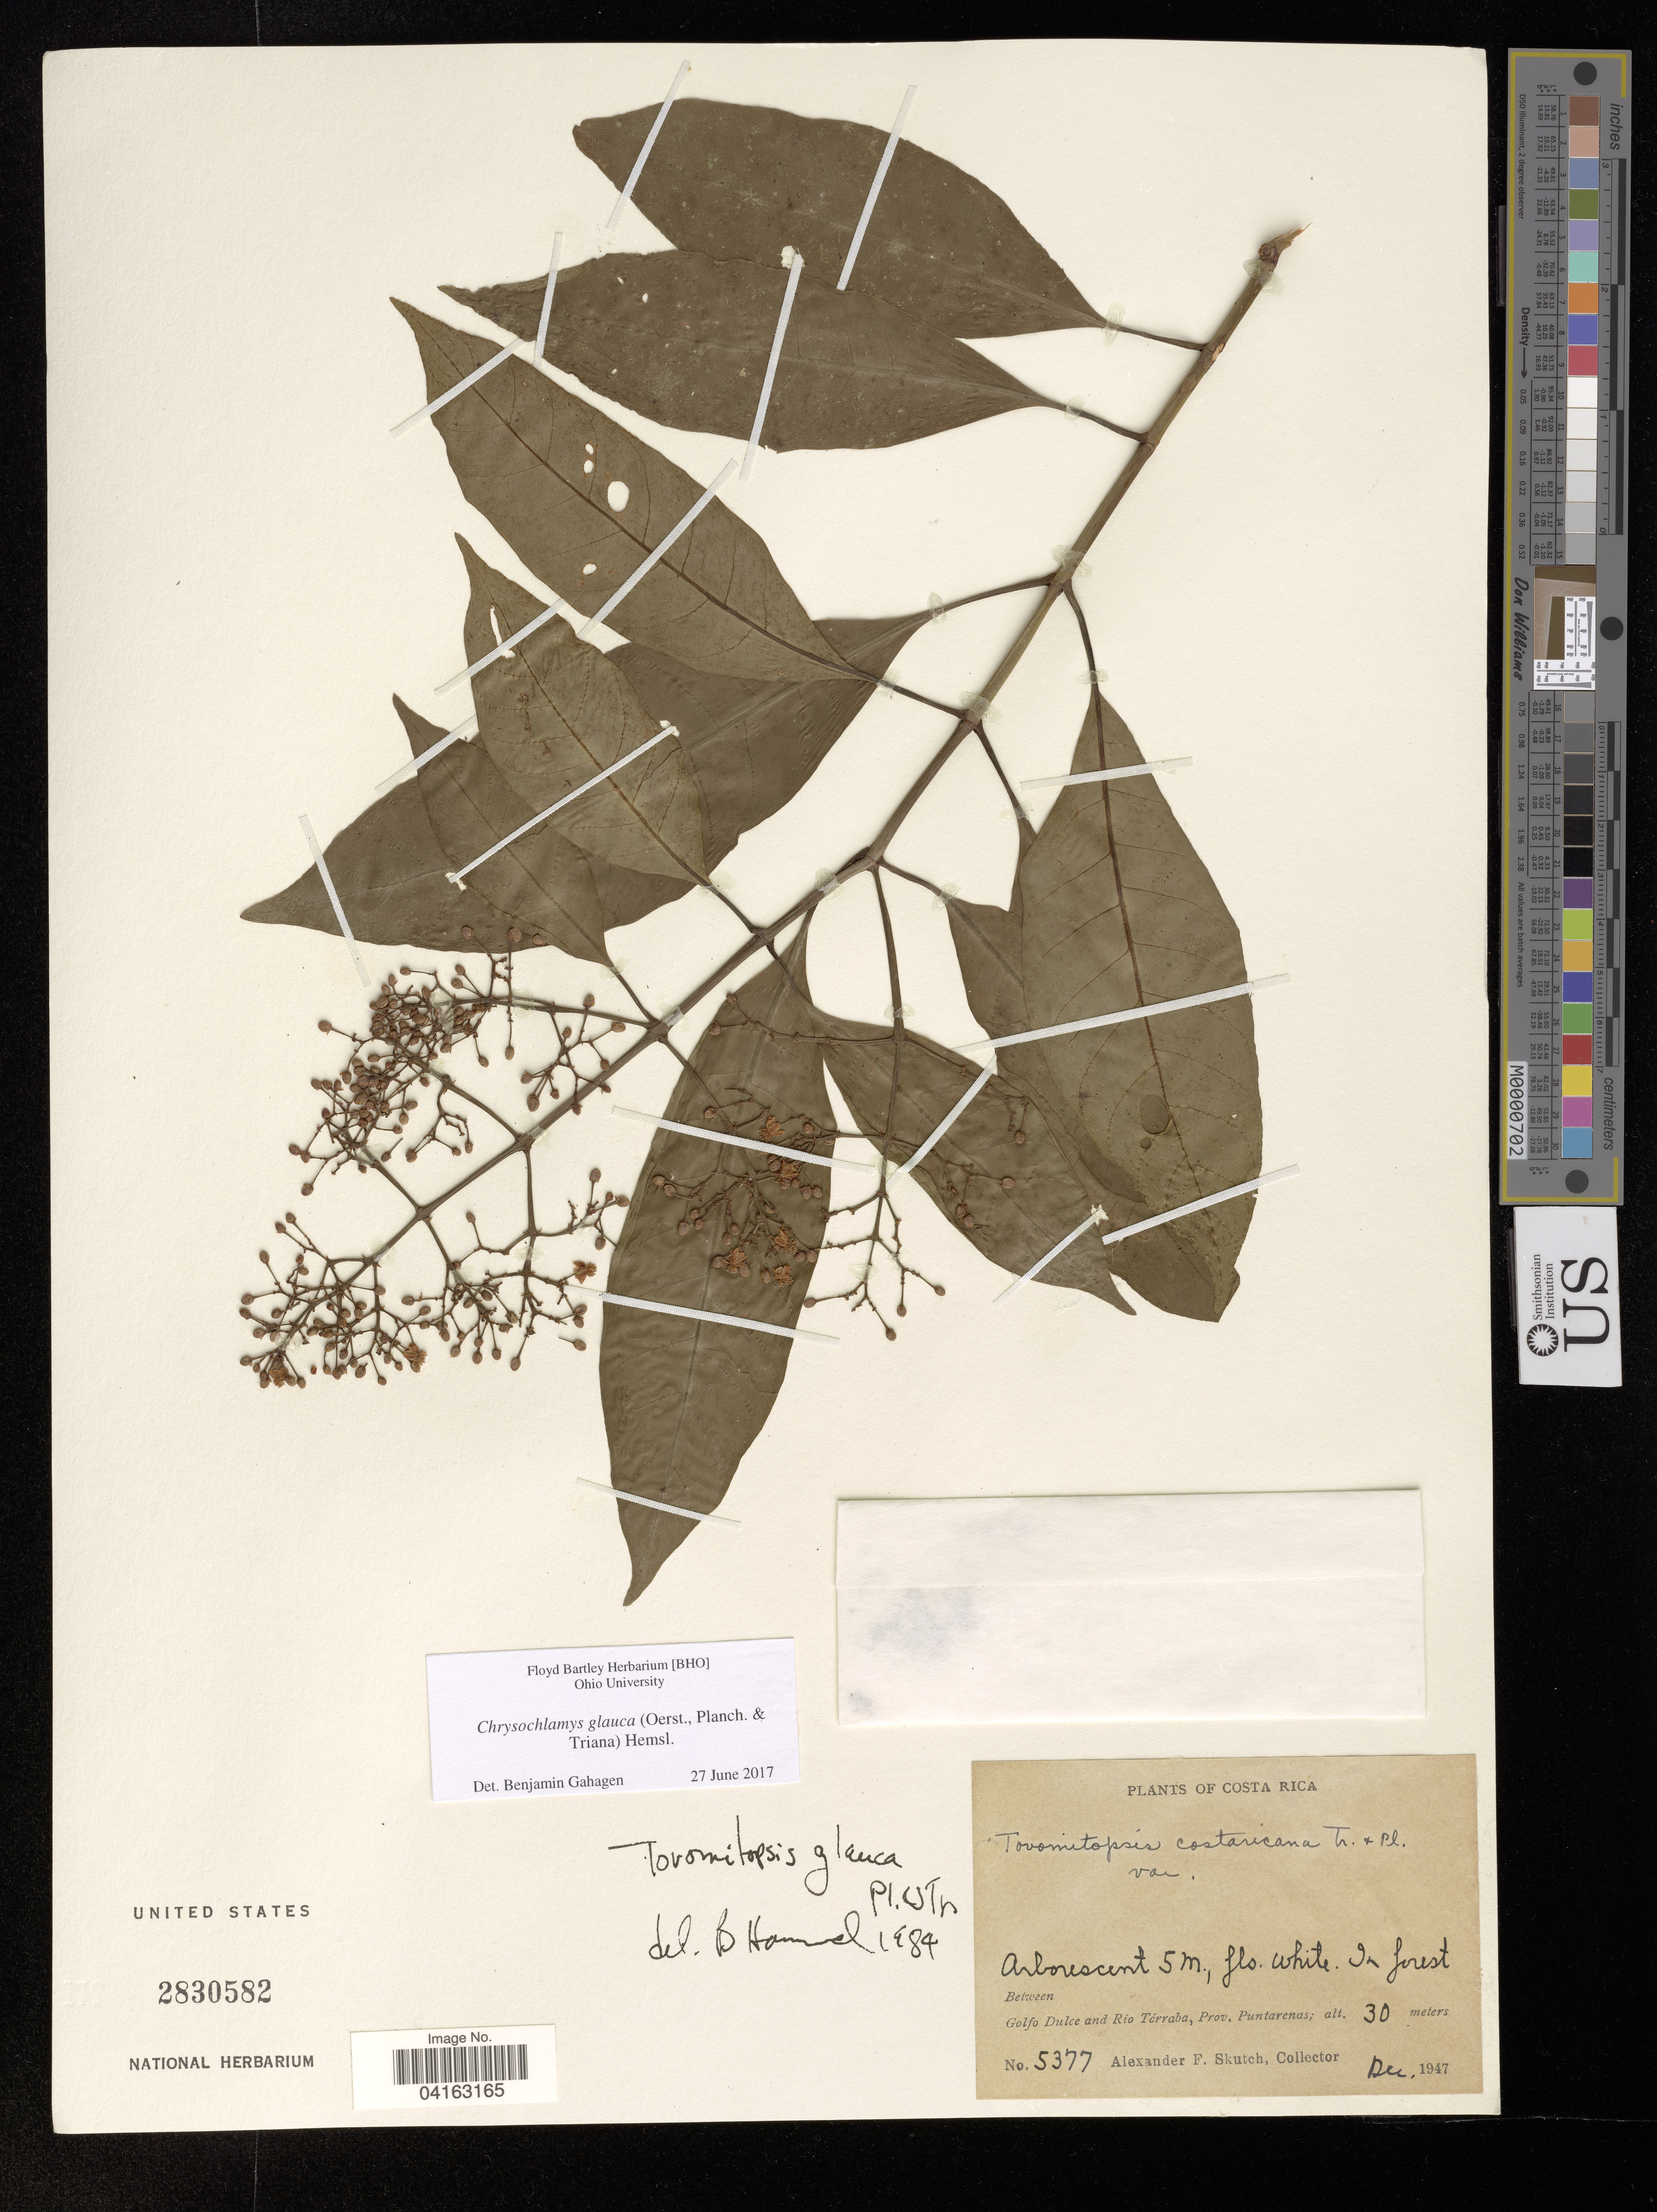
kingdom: Plantae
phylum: Tracheophyta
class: Magnoliopsida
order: Malpighiales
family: Clusiaceae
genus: Chrysochlamys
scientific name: Chrysochlamys glauca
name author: (Oerst. ex Planch. & Triana) Hemsl.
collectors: A. F. Skutch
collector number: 5377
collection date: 1947-12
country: Costa Rica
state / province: Puntarenas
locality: Between Golfo Dulce and Río Térraba, Prov. Puntarenas.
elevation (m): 30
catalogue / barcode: US 2830582